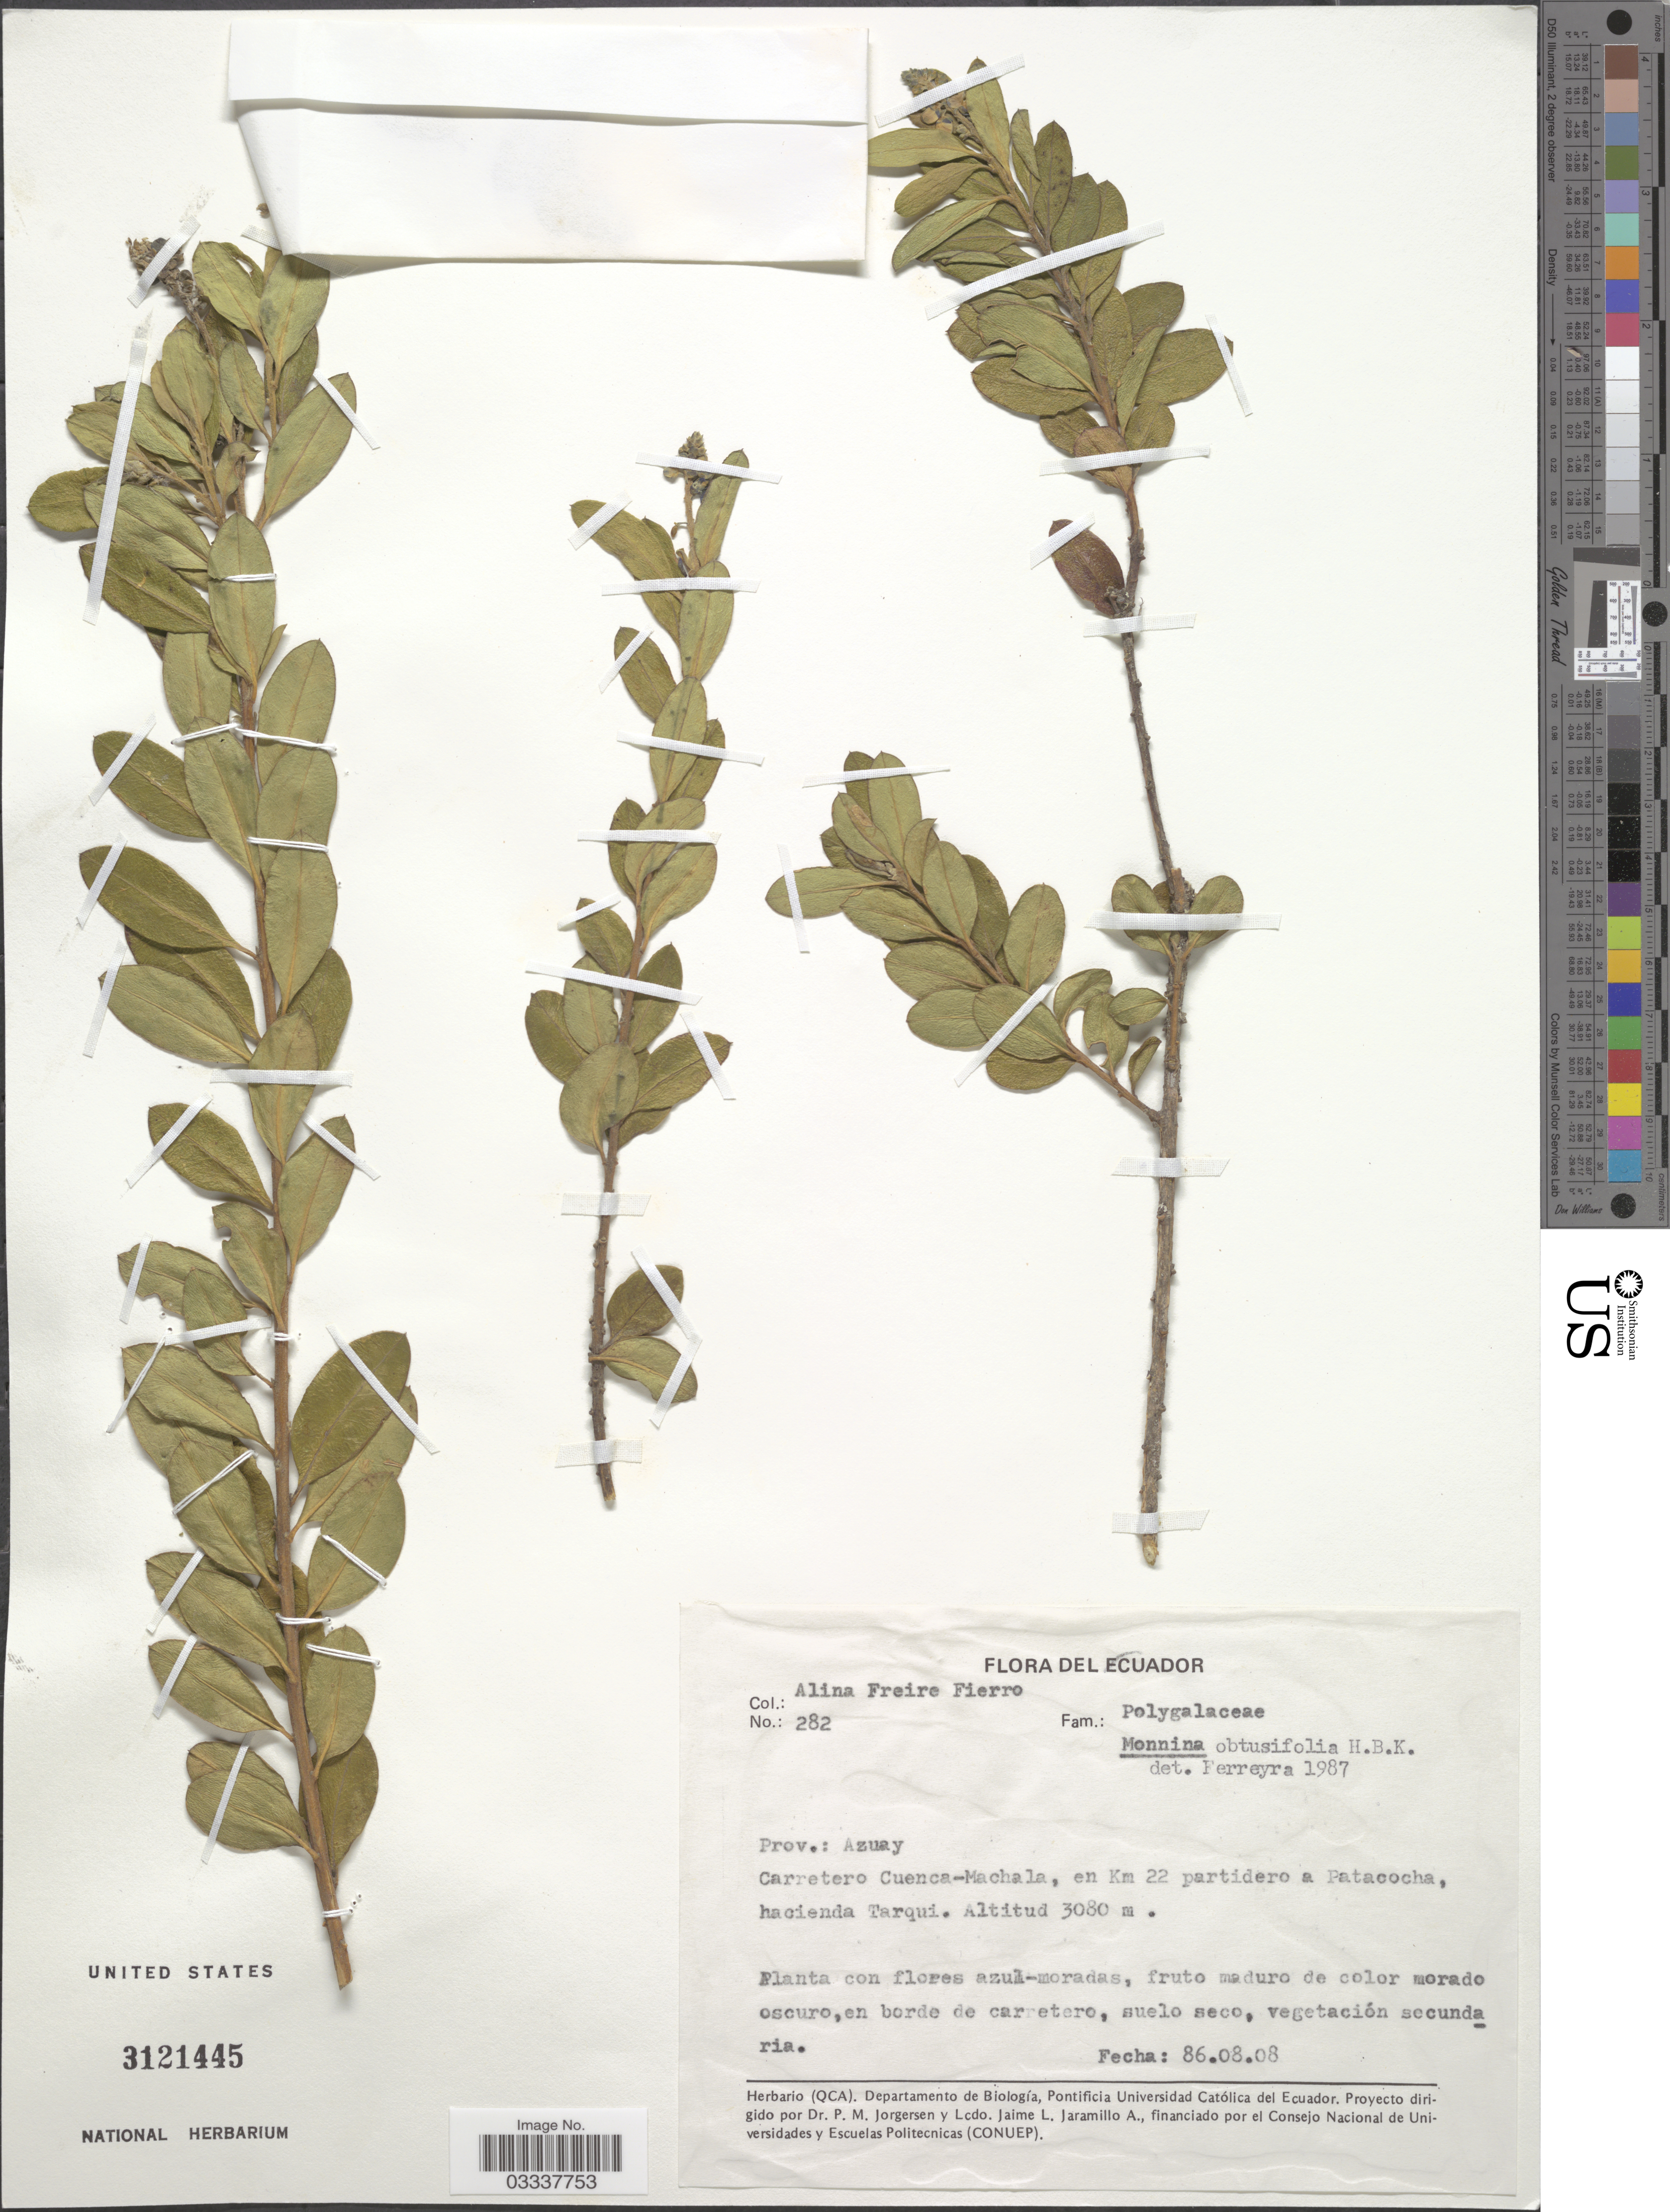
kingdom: Plantae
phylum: Tracheophyta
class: Magnoliopsida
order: Fabales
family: Polygalaceae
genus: Monnina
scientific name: Monnina phillyreoides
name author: (Bonpl.) B. Eriksen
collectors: A. Freire-Fierro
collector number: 282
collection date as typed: Transcribed d/m/y: 8/8/86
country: Ecuador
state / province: Azuay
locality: Carretero Cuenca-Machala, en Km 22 partidero a Patacocha, hacienda Tarqui.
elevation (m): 3080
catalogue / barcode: US 3121445